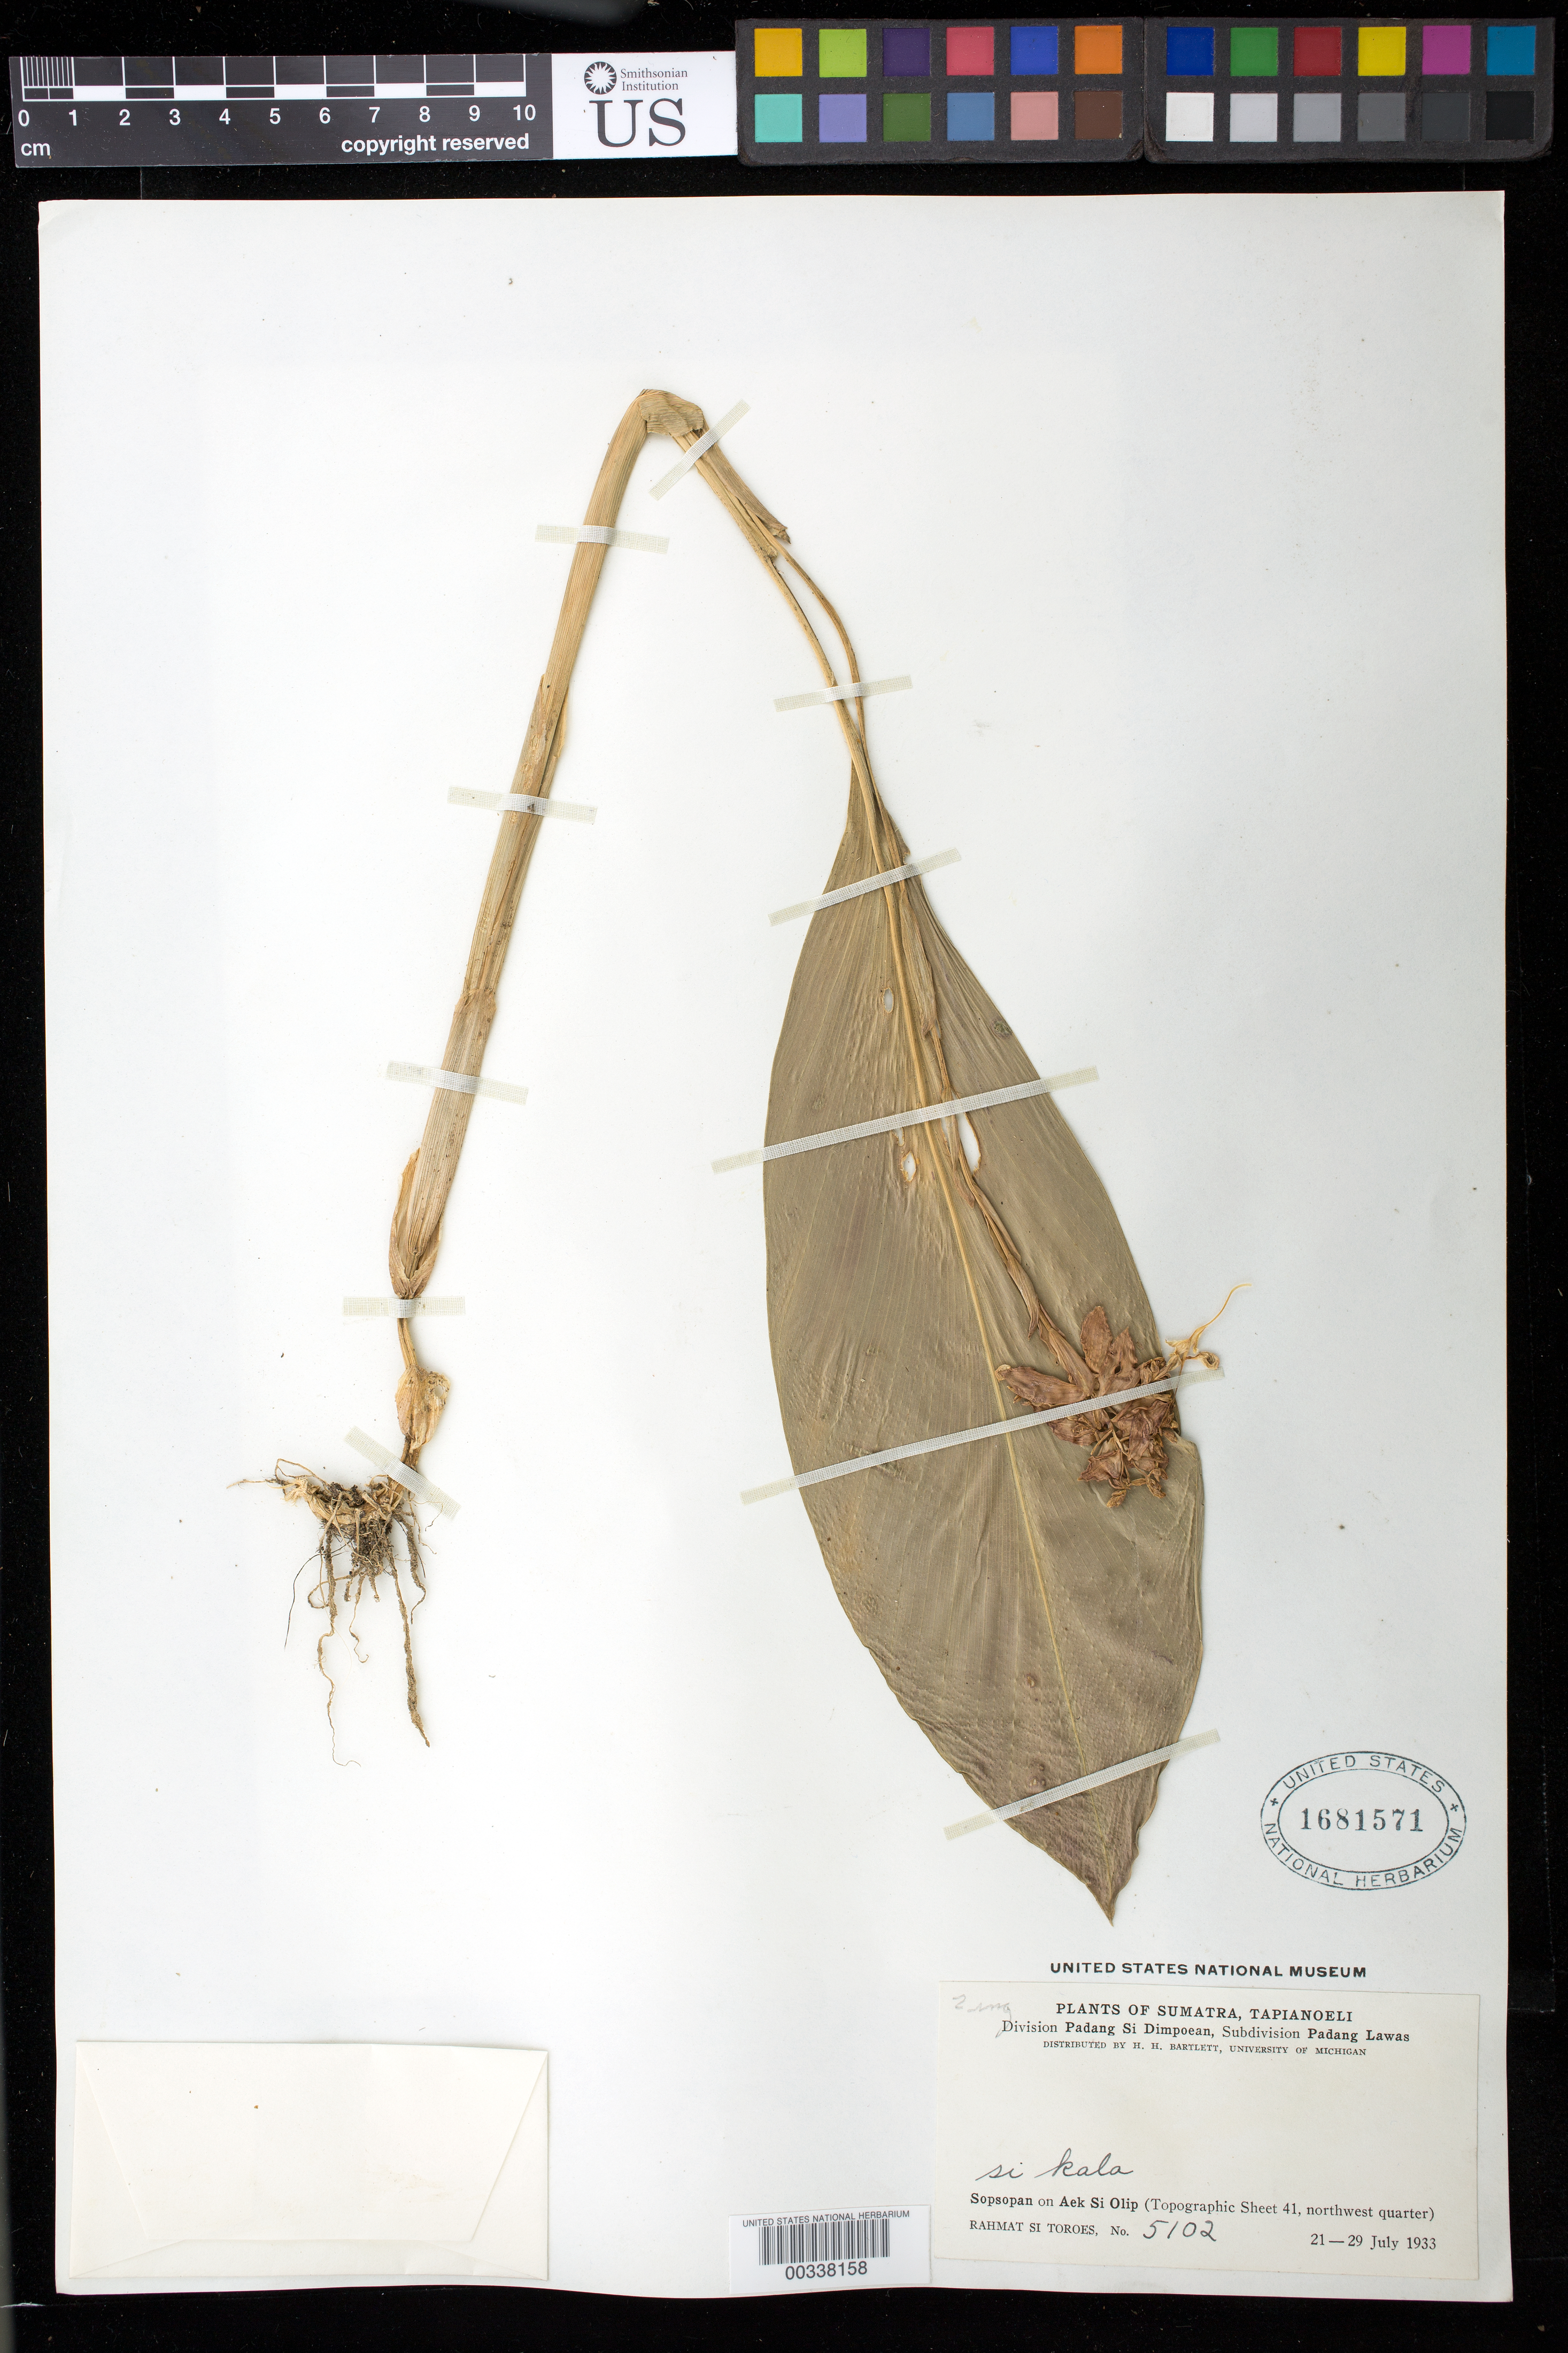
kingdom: Plantae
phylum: Tracheophyta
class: Liliopsida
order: Zingiberales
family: Zingiberaceae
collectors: Rahmat Si Boeea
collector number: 5102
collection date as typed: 21 Jul 1933 to 29 Jul 1933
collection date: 1933-07-21/1933-07-29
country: Indonesia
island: Sumatra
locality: Tapianoeli, division padang si dimpoean, subdivision padang lawas, sopsopan on aek si olip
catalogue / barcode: US 1681571